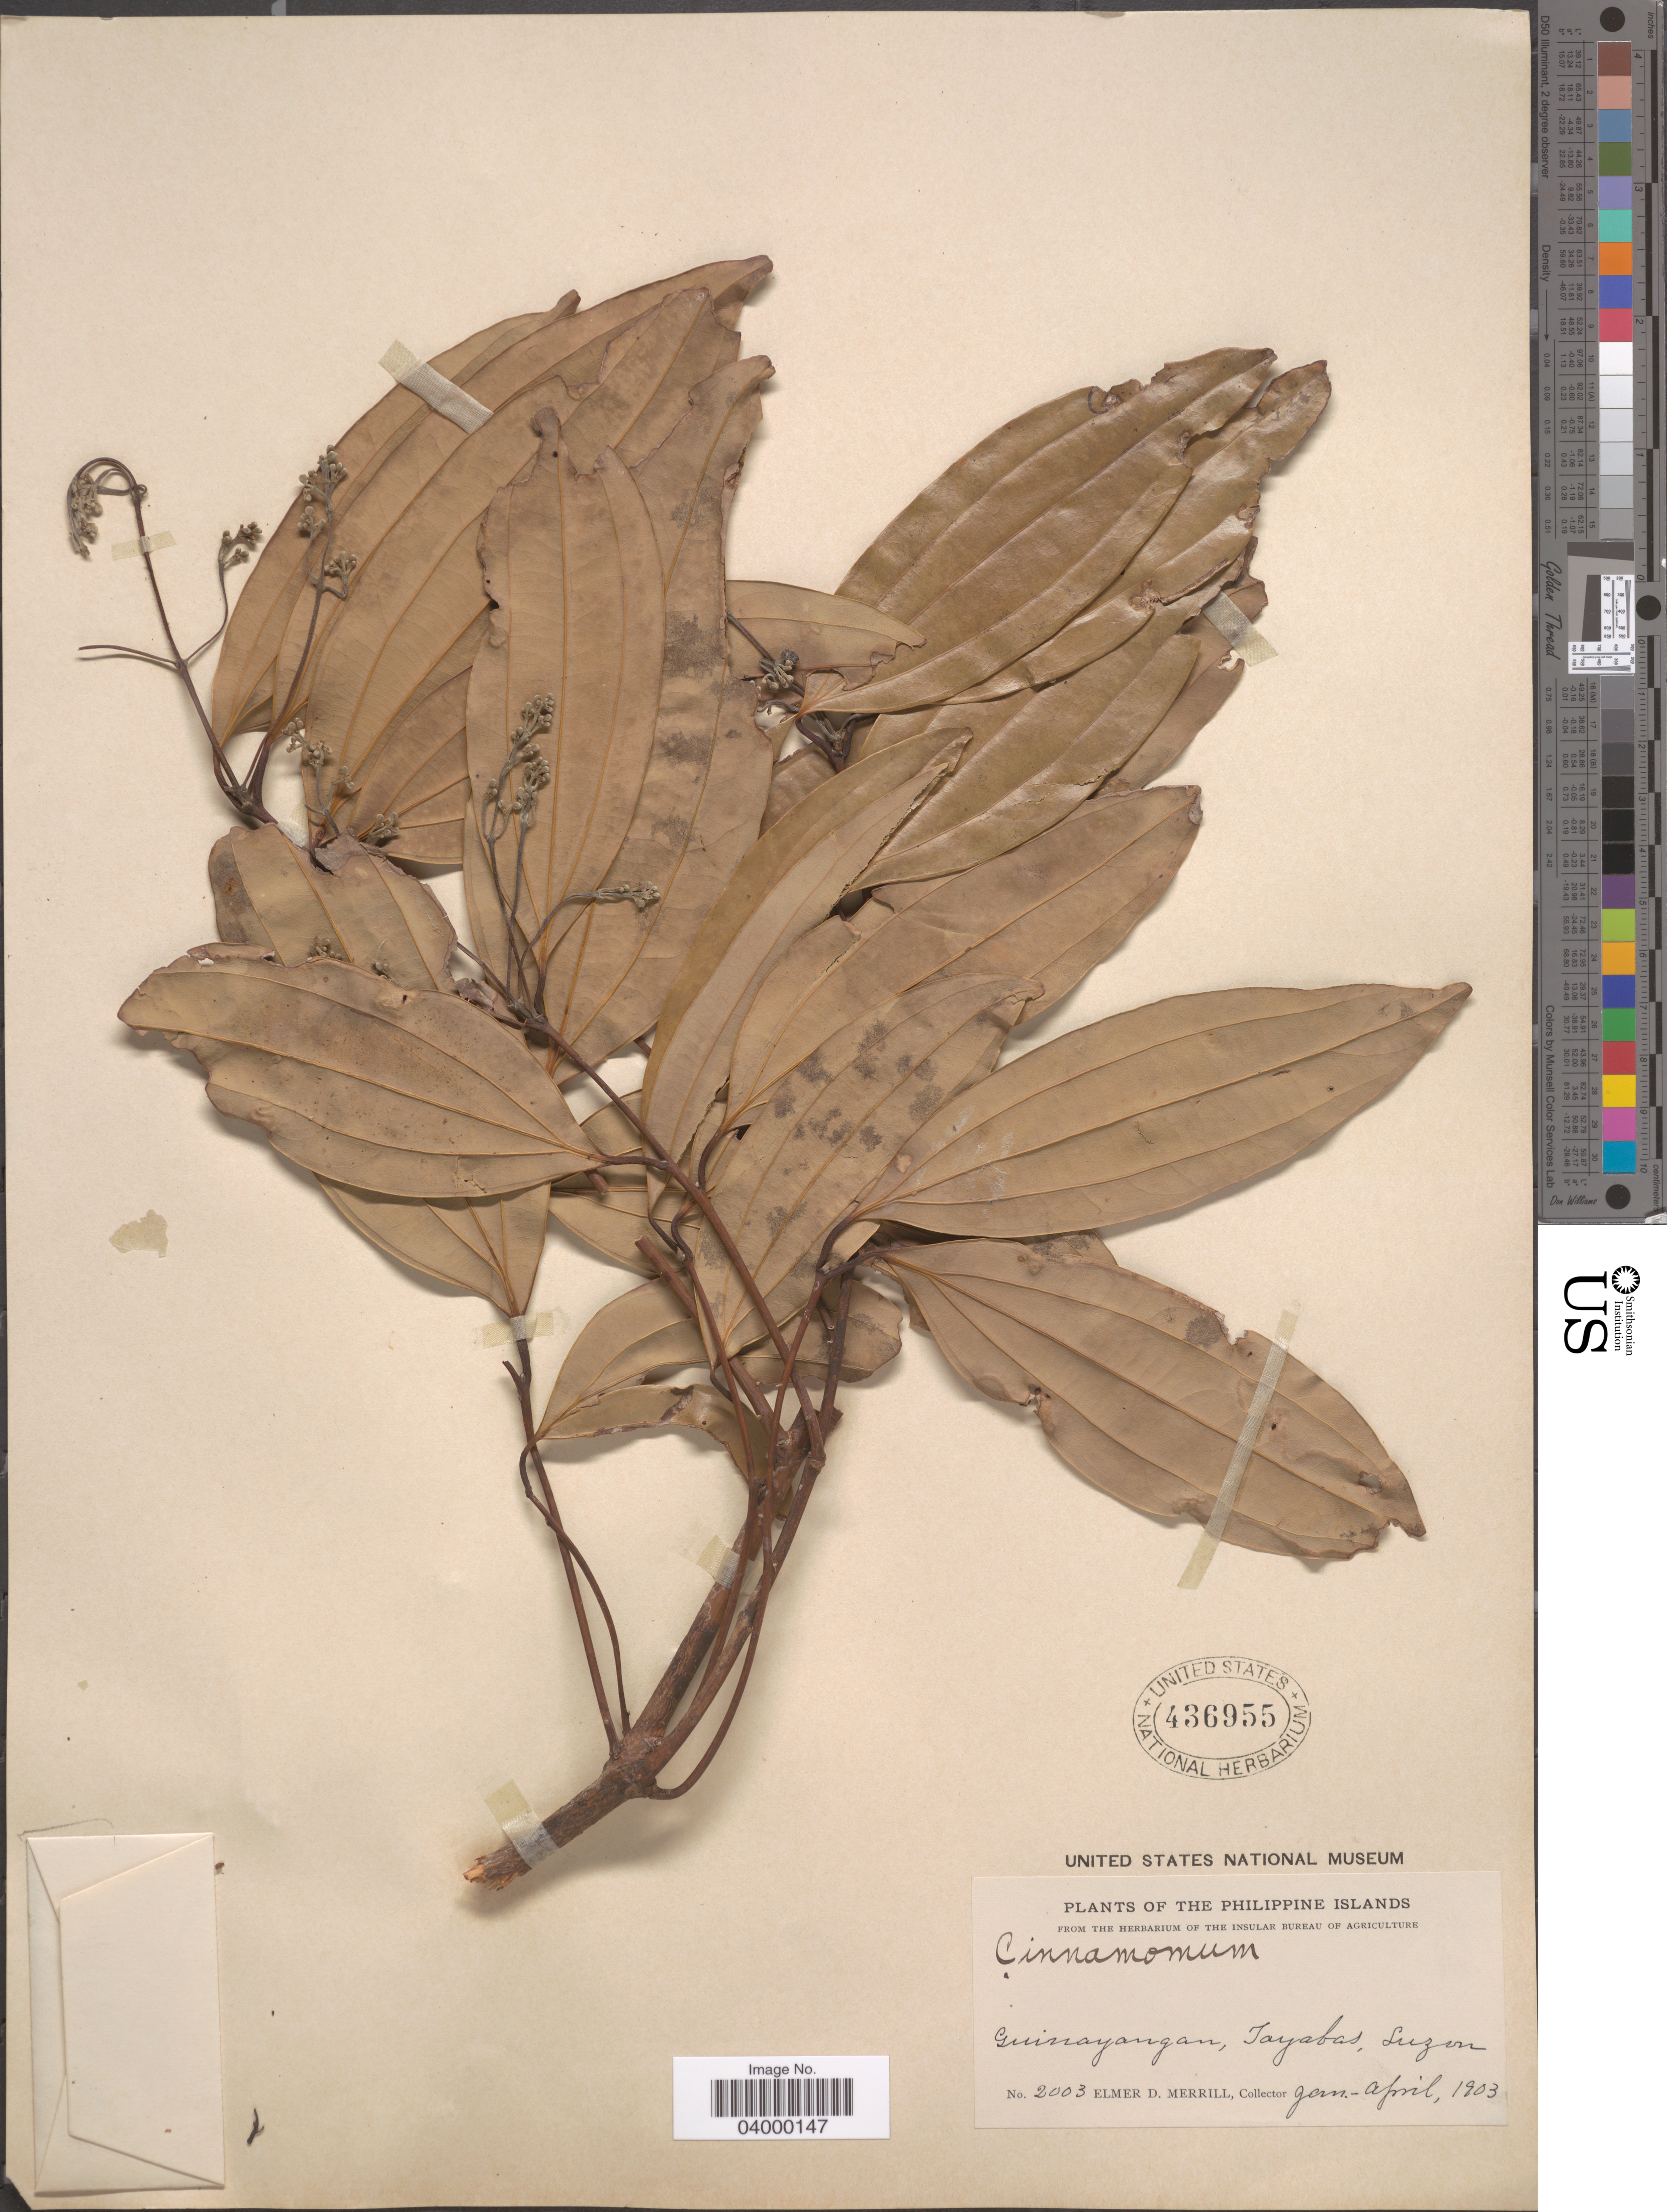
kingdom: Plantae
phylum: Tracheophyta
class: Magnoliopsida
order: Laurales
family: Lauraceae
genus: Cinnamomum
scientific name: Cinnamomum sp.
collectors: E. D. Merrill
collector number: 2003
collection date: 1903-01/1903-04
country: Philippines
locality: Guinayangan, Tayabas, Luzon.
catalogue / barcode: US 436955